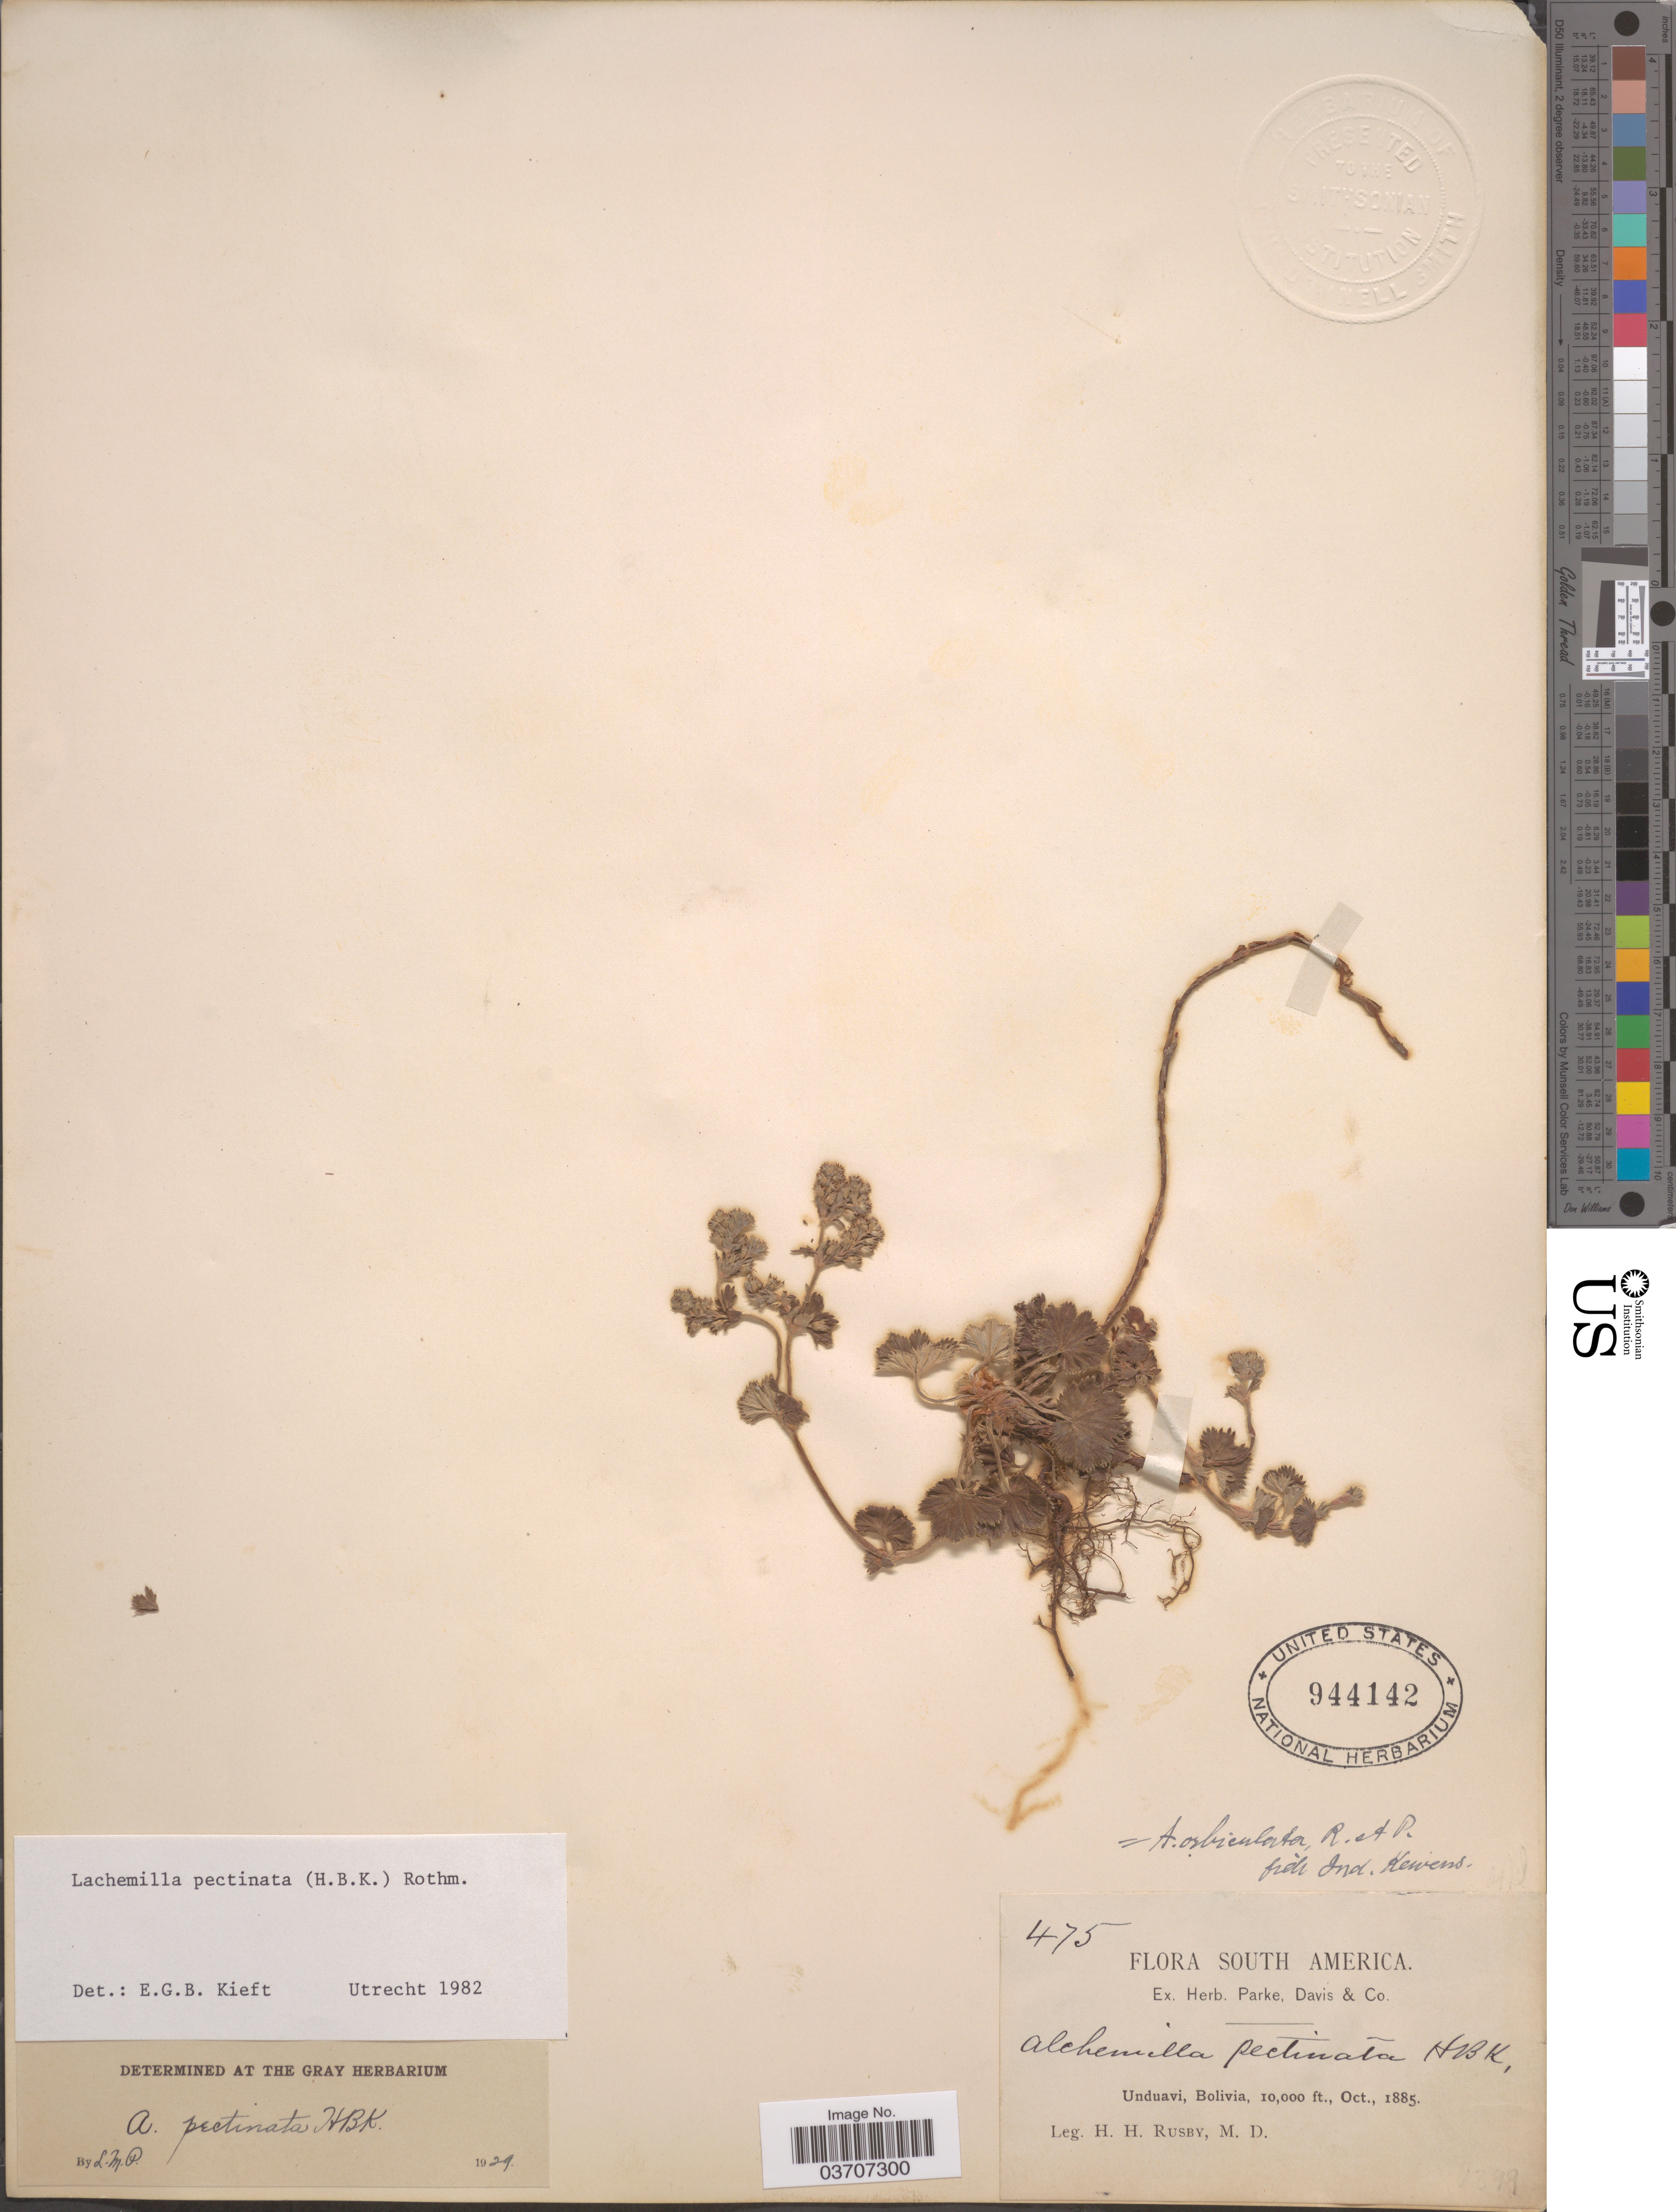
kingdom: Plantae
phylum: Tracheophyta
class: Magnoliopsida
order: Rosales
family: Rosaceae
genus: Lachemilla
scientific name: Lachemilla pectinata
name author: (Kunth) Rothm.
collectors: H. H. Rusby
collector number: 475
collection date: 1885-10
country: Bolivia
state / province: La Paz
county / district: Nor Yungas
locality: Unduavi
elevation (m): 3048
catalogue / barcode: US 944142